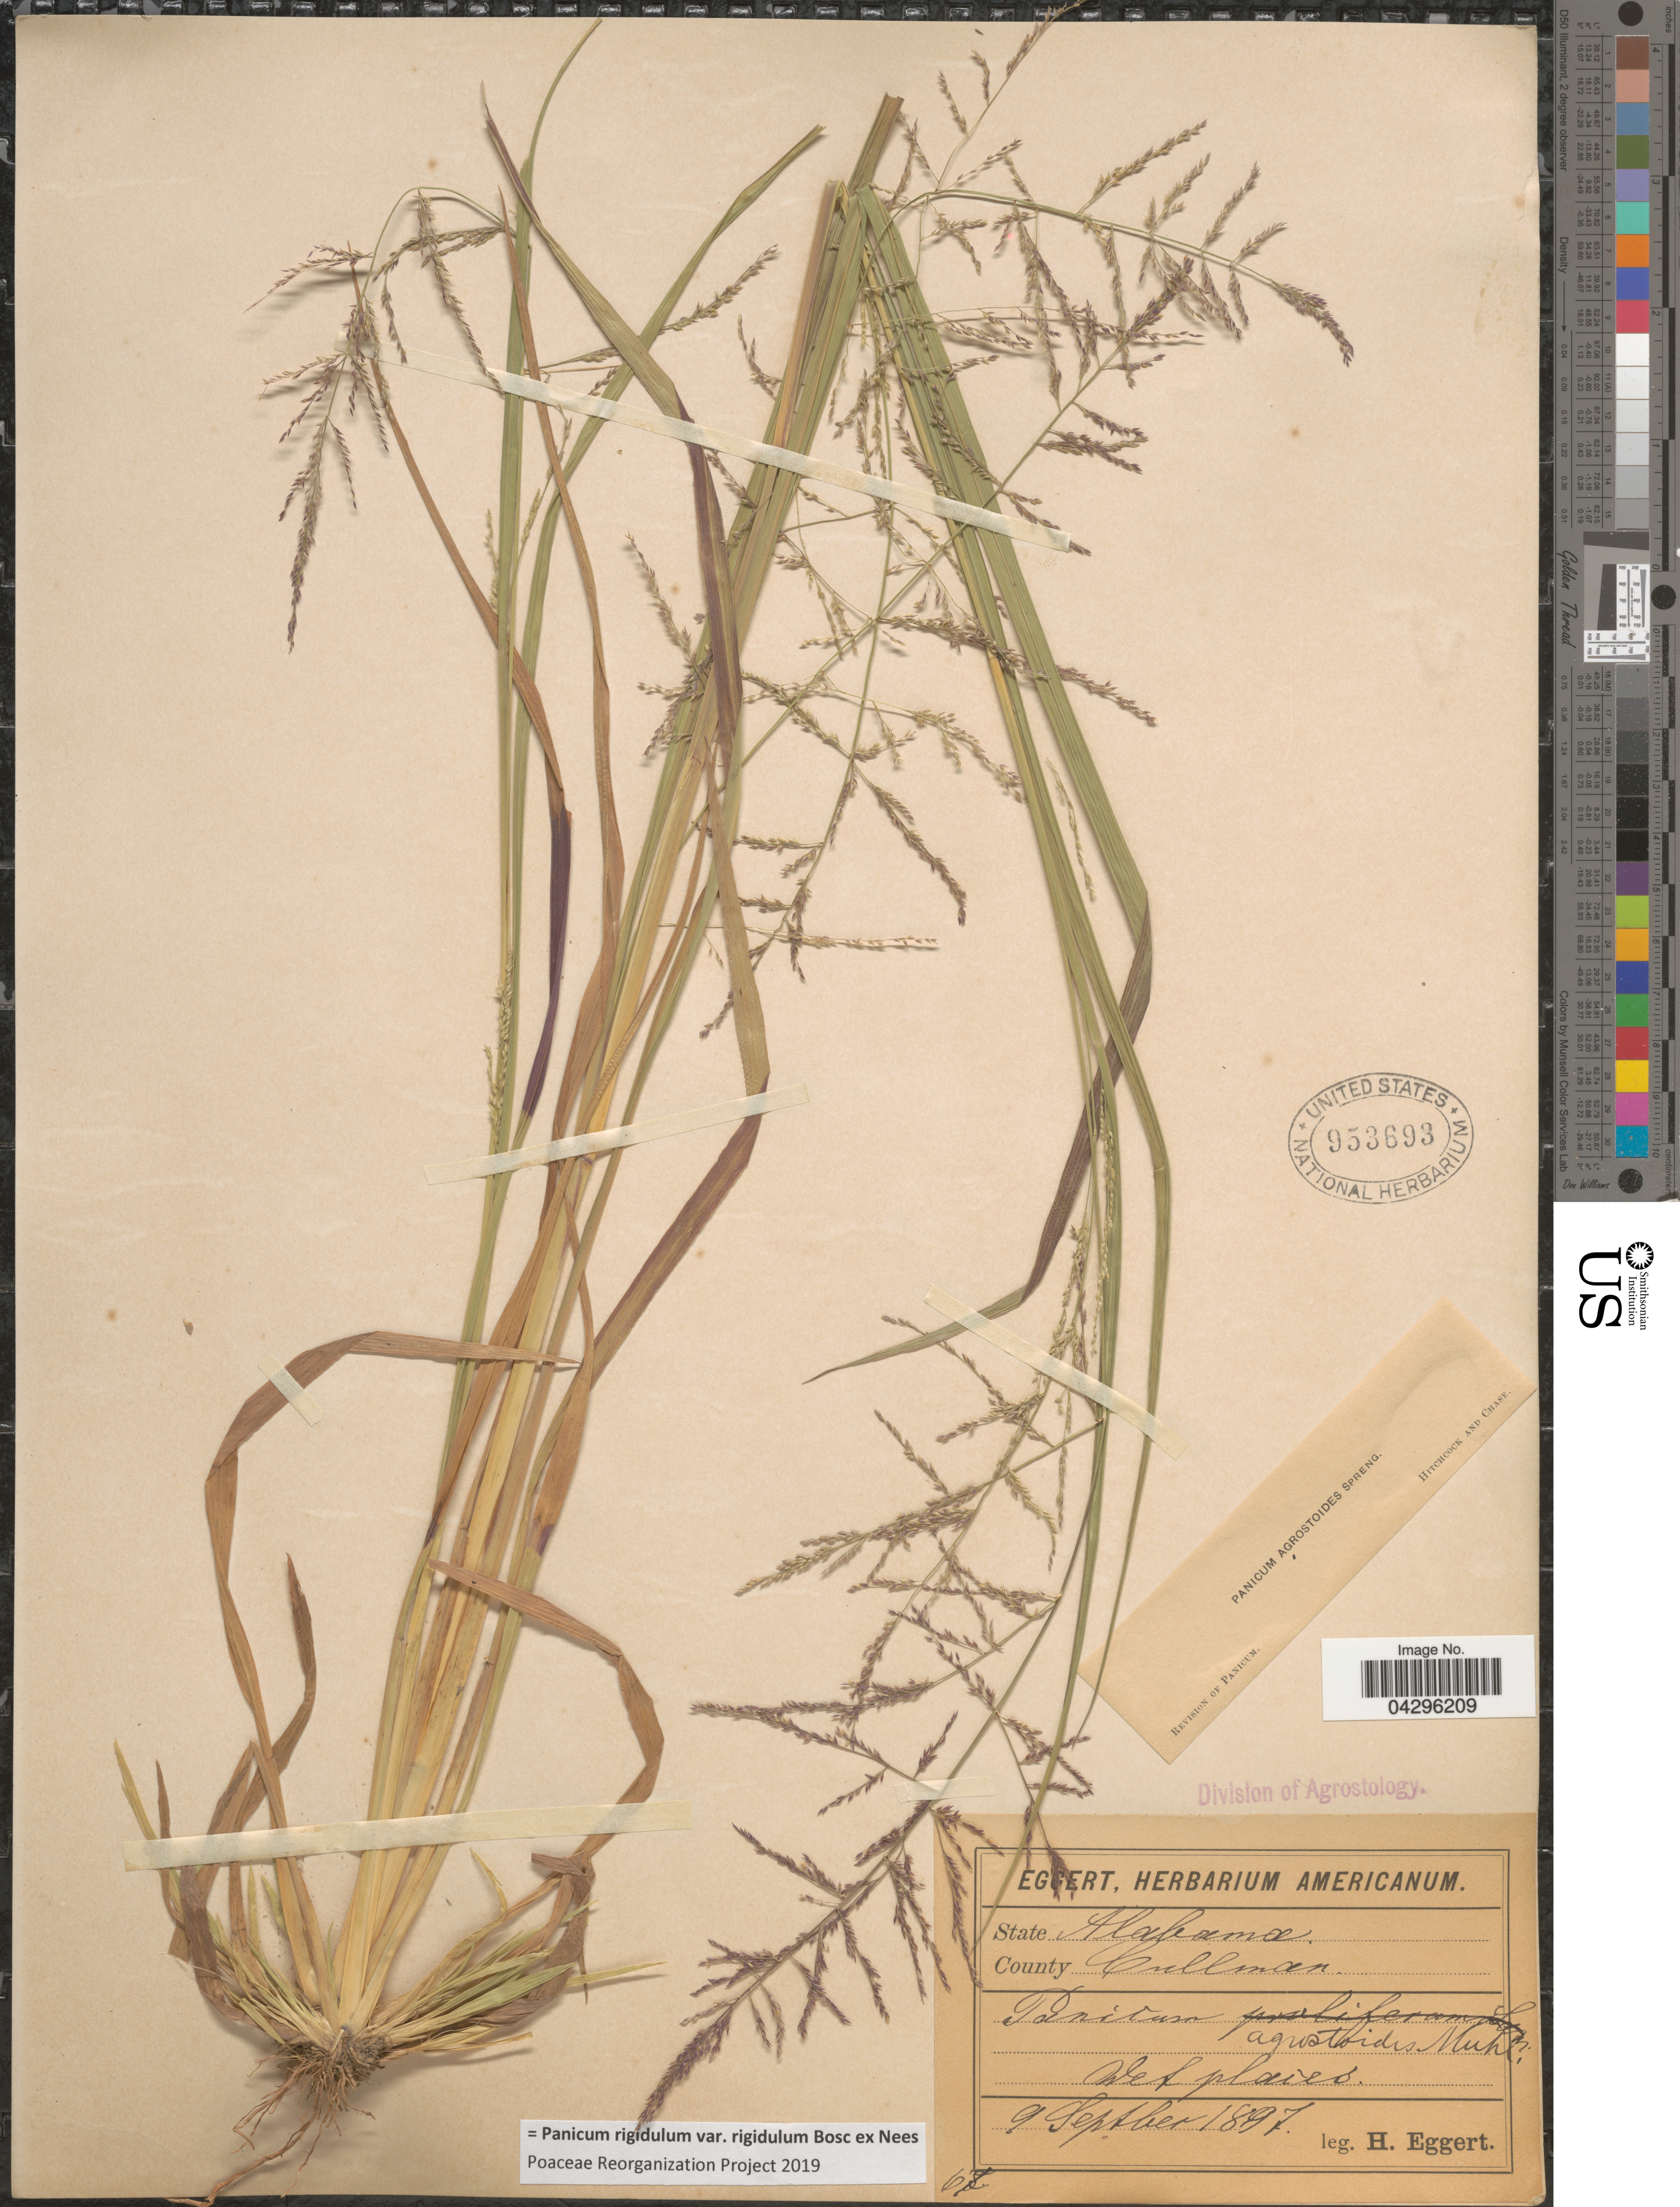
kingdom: Plantae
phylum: Tracheophyta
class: Liliopsida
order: Poales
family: Poaceae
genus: Panicum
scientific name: Panicum rigidulum var. rigidulum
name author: Bosc ex Nees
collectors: H. Eggert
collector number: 68*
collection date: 1897-09-09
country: United States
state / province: Alabama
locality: County Cullman.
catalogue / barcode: US 953693